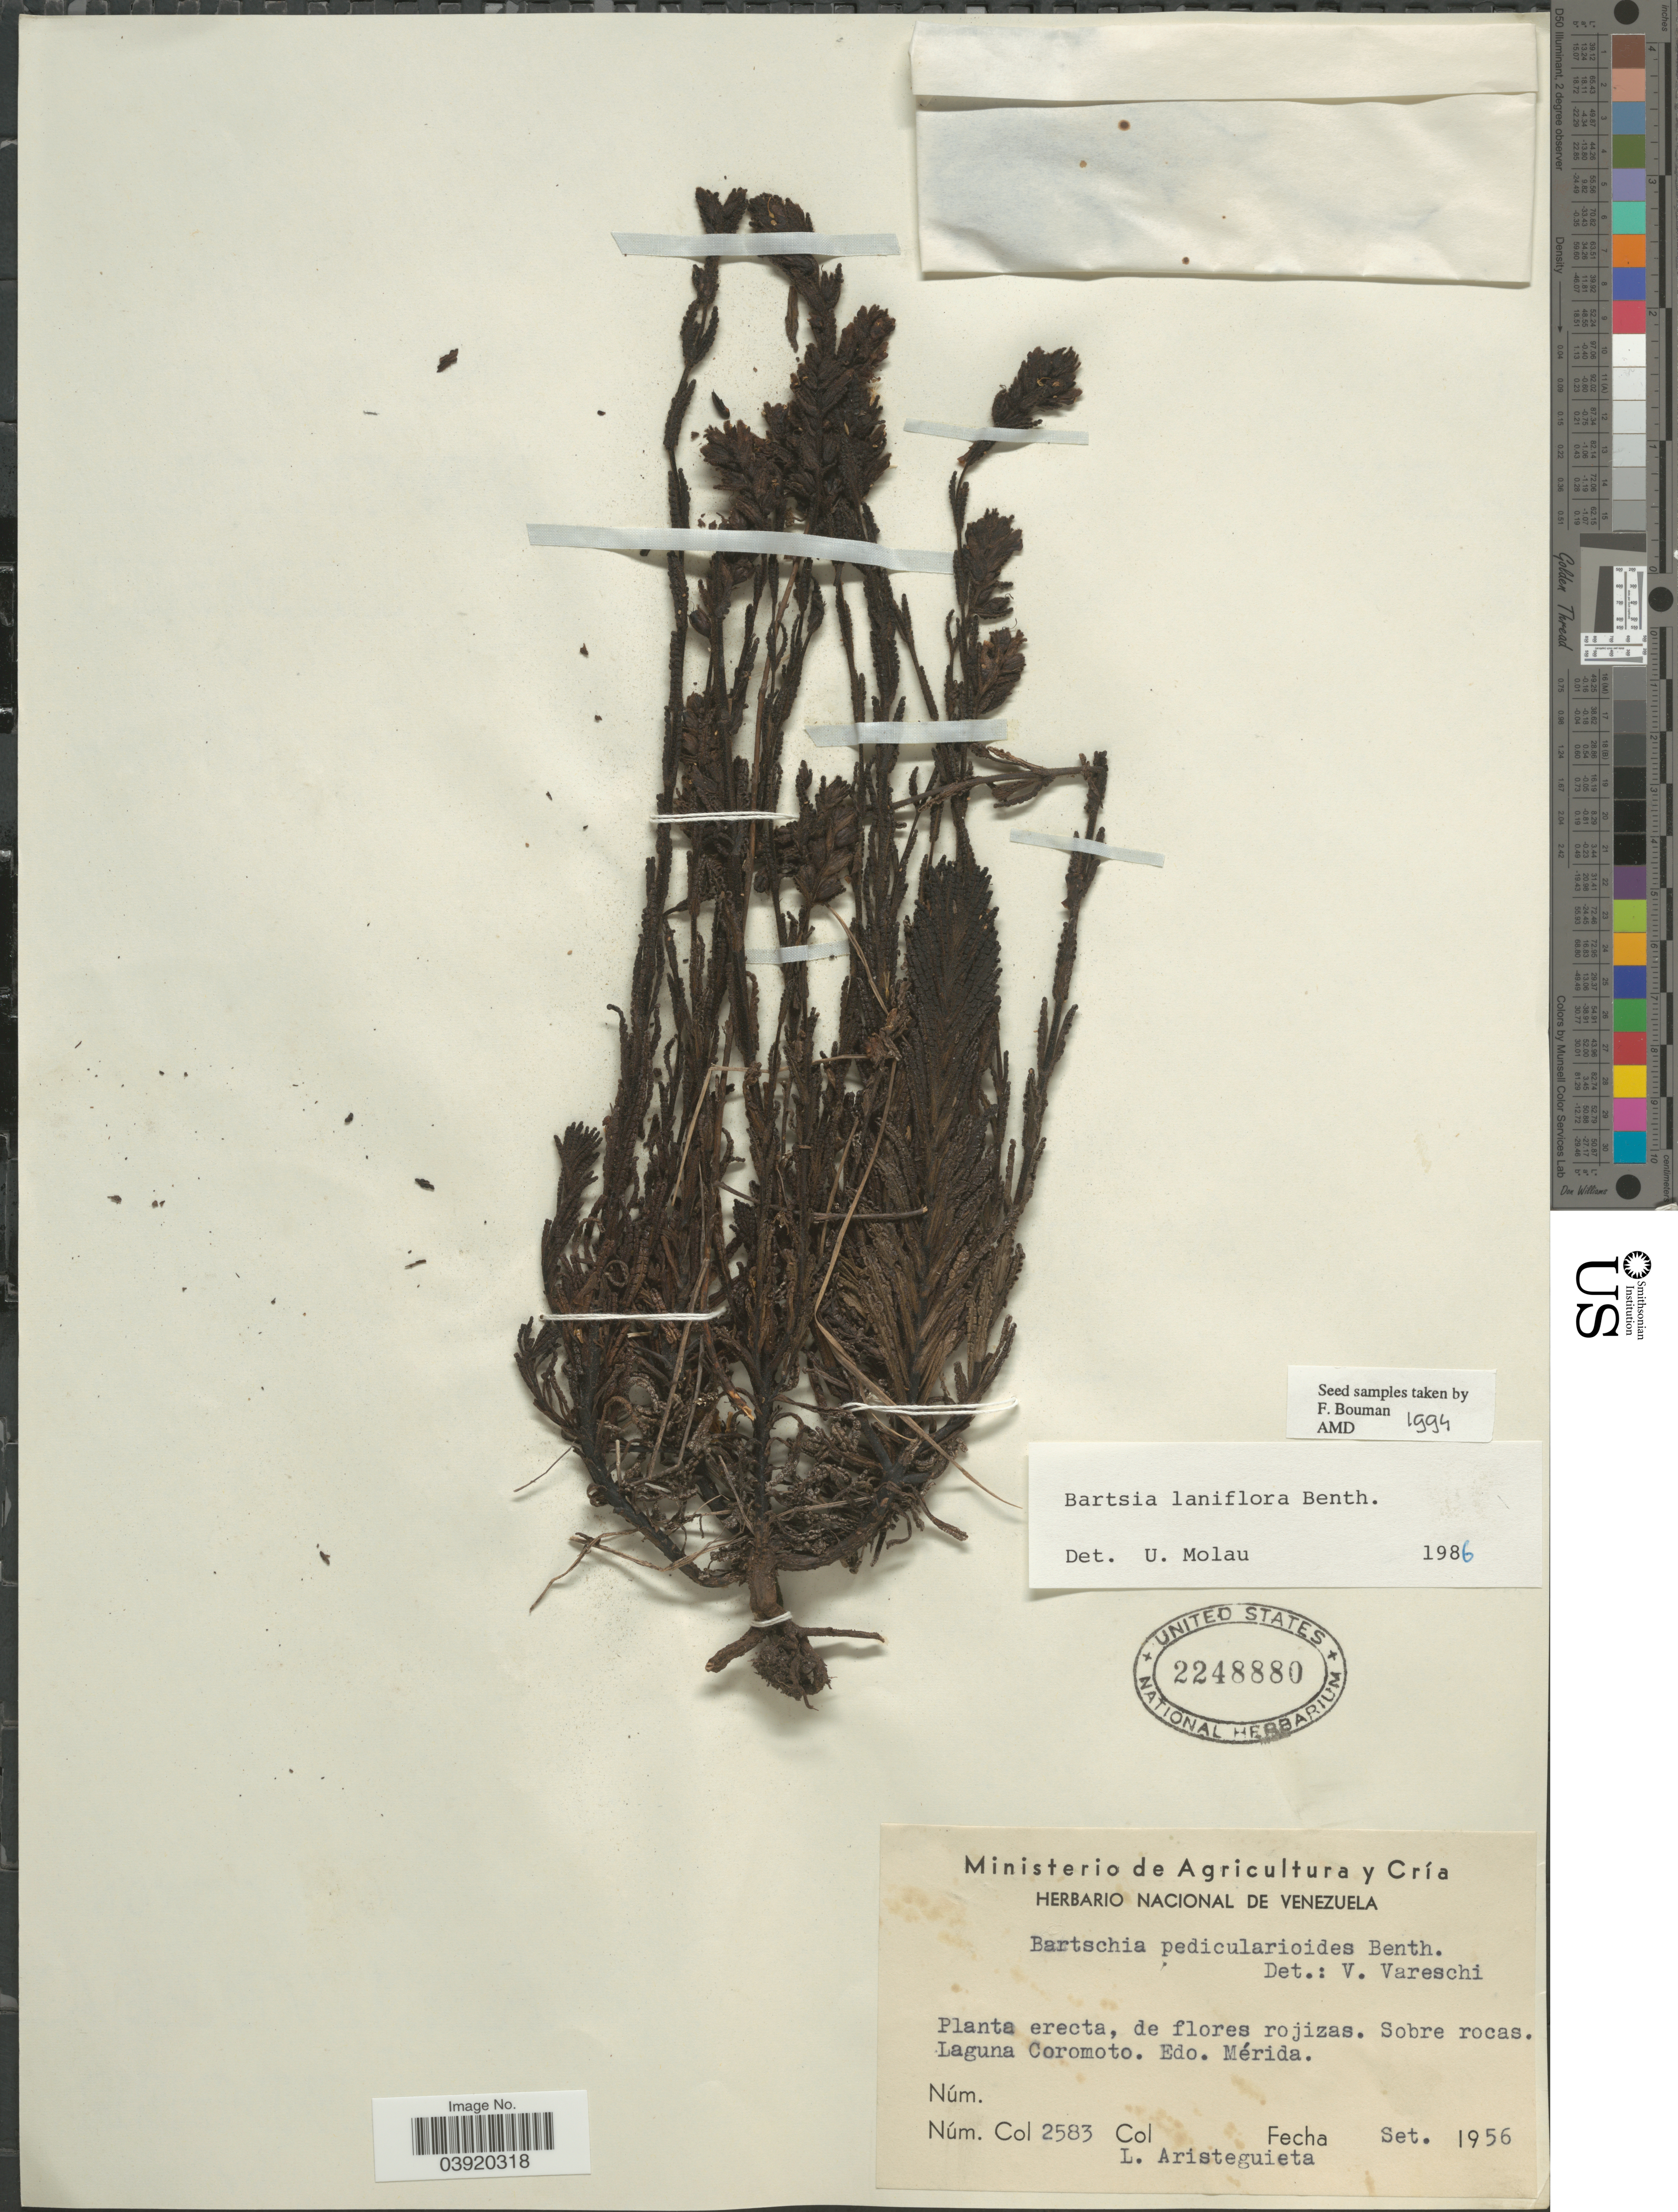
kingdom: Plantae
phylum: Tracheophyta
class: Magnoliopsida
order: Lamiales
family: Orobanchaceae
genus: Bartsia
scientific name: Bartsia laniflora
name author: Benth.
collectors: L. Aristeguieta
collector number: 2583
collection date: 1956-09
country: Venezuela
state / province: Merida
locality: Laguna Coromoto.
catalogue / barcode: US 2248880